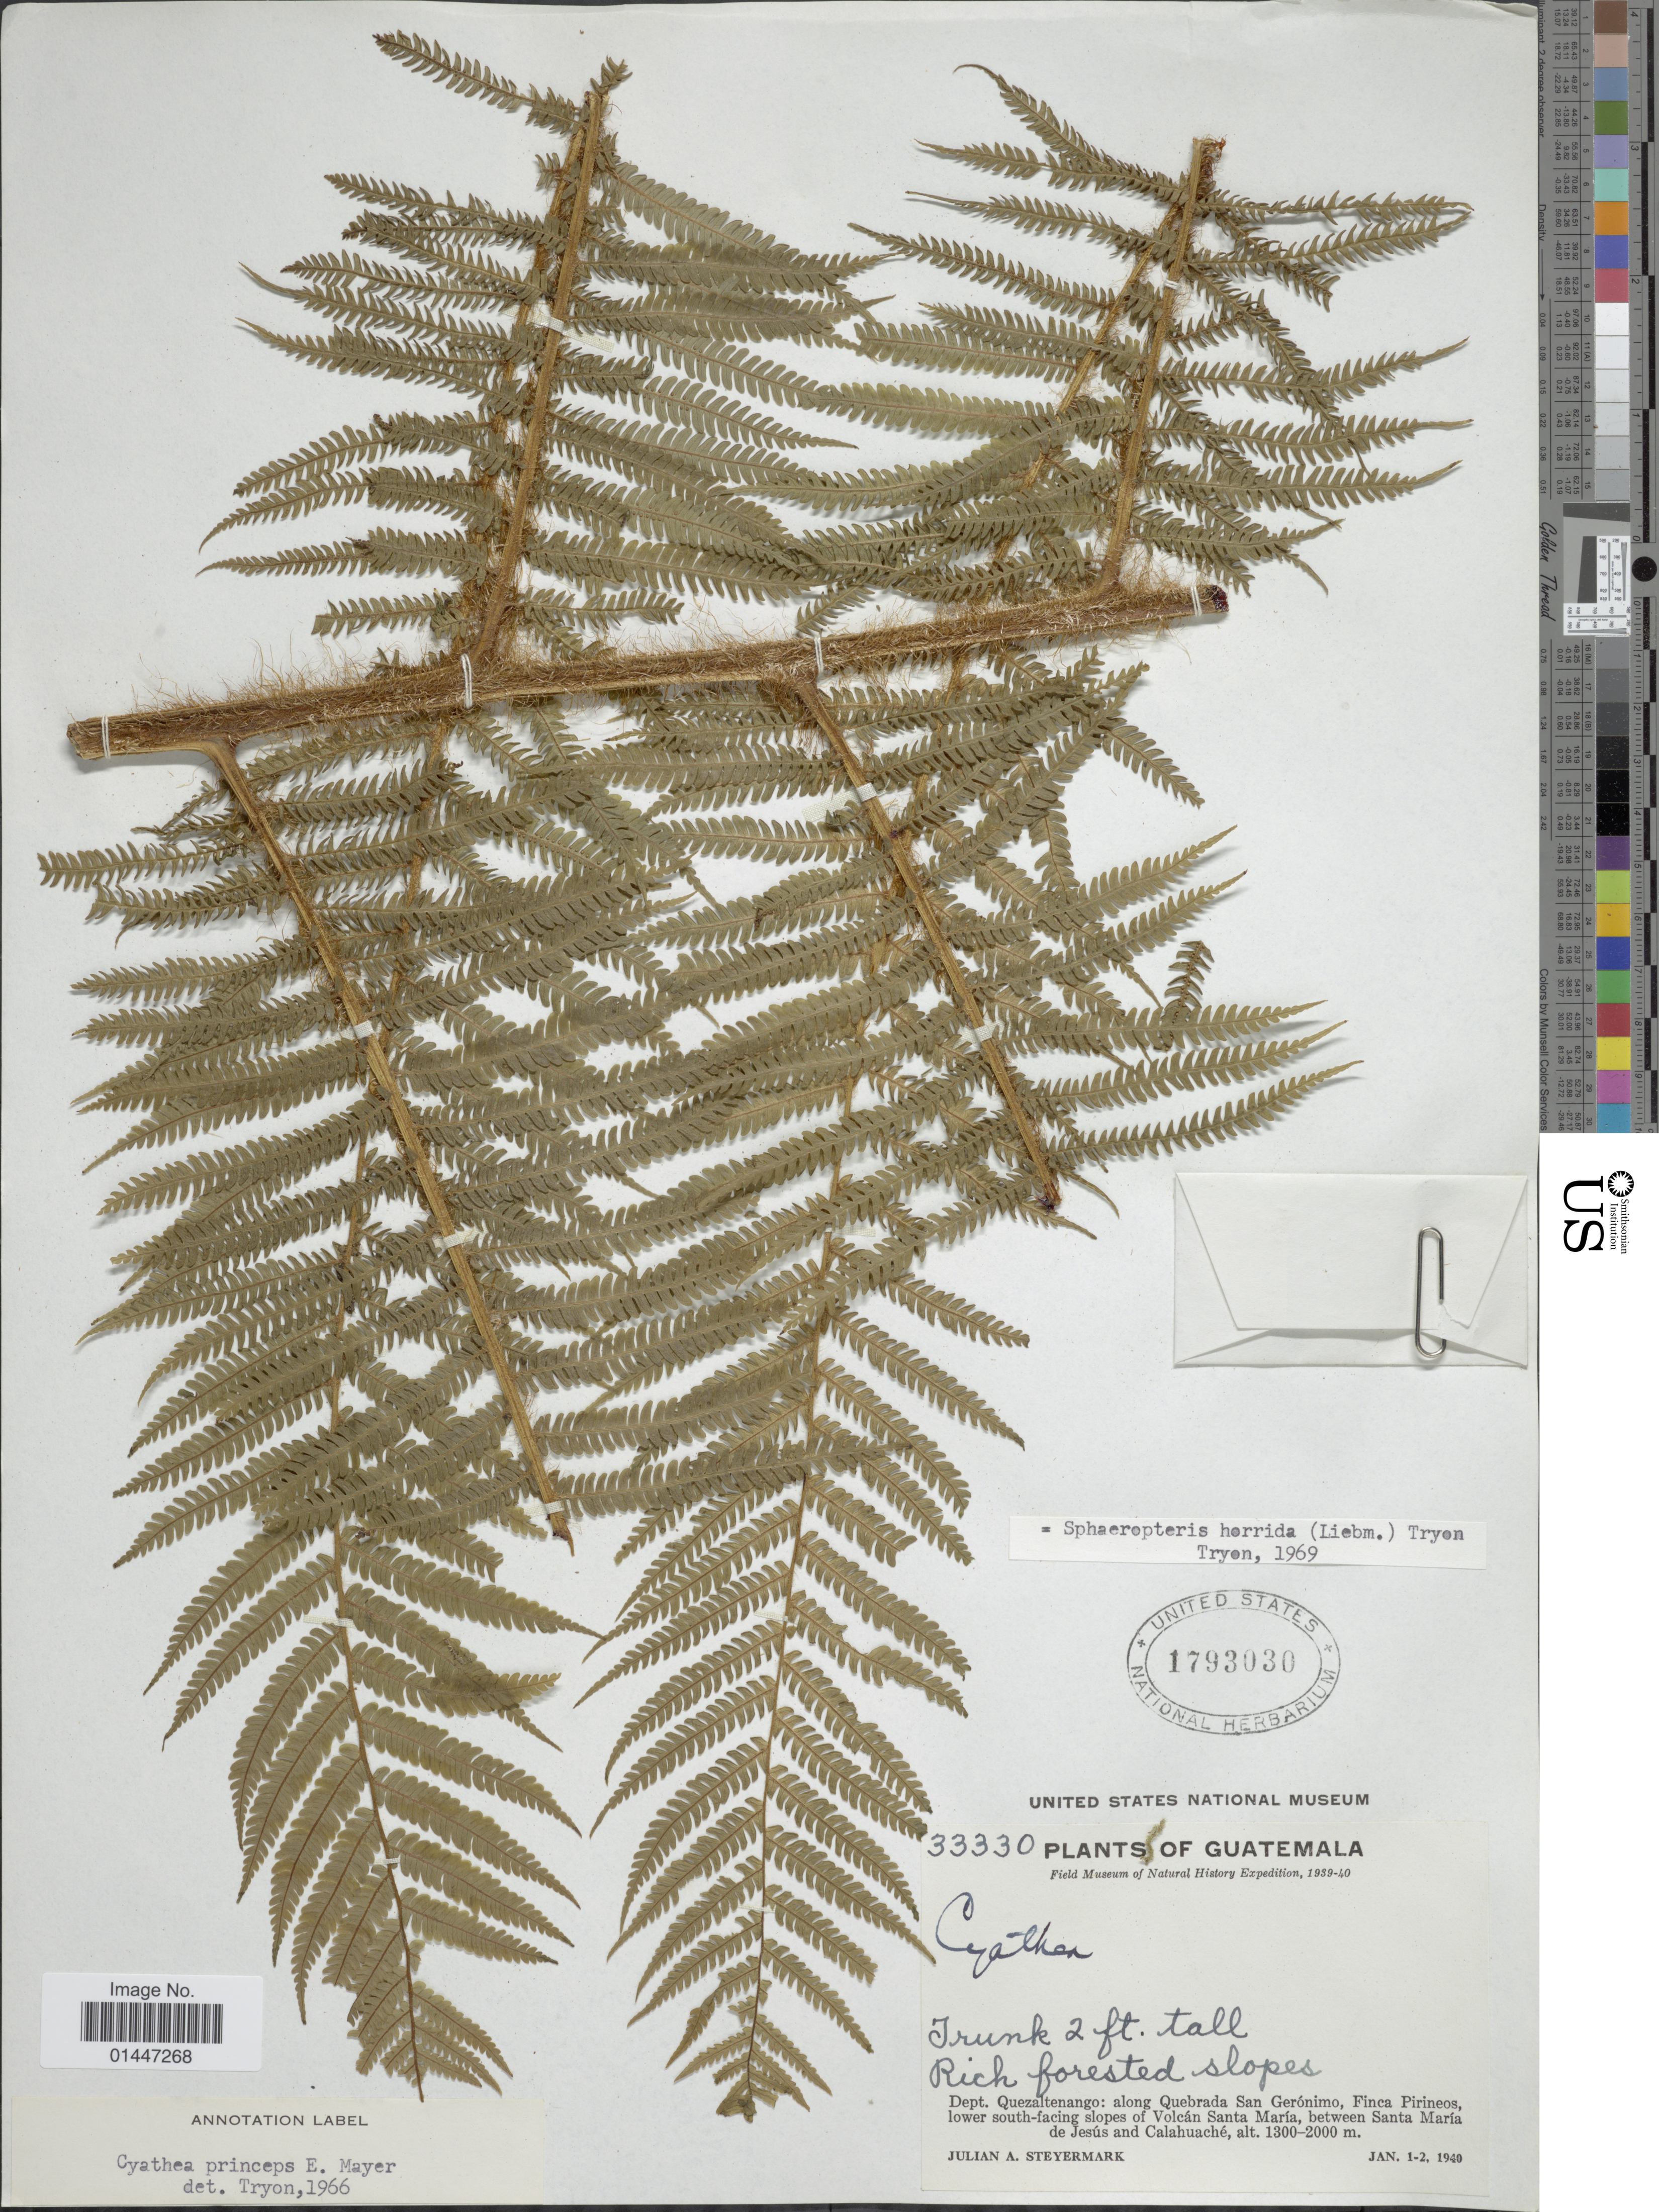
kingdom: Plantae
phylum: Tracheophyta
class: Polypodiopsida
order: Cyatheales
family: Cyatheaceae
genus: Sphaeropteris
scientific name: Sphaeropteris horrida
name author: (Liebm.) R.M. Tryon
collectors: J. Steyermark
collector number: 33330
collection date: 1940-01-01/1940-01-02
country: Guatemala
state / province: Quetzaltenango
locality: Rich forested slopes. Dept. Quezaltenango: along Quebrada San Geronimo, Finca Pirineos, lower south- facing slopes of Volcan Santa Maris, between Santa Maria de Jesus and Calahuache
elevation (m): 1300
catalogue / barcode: US 1793030